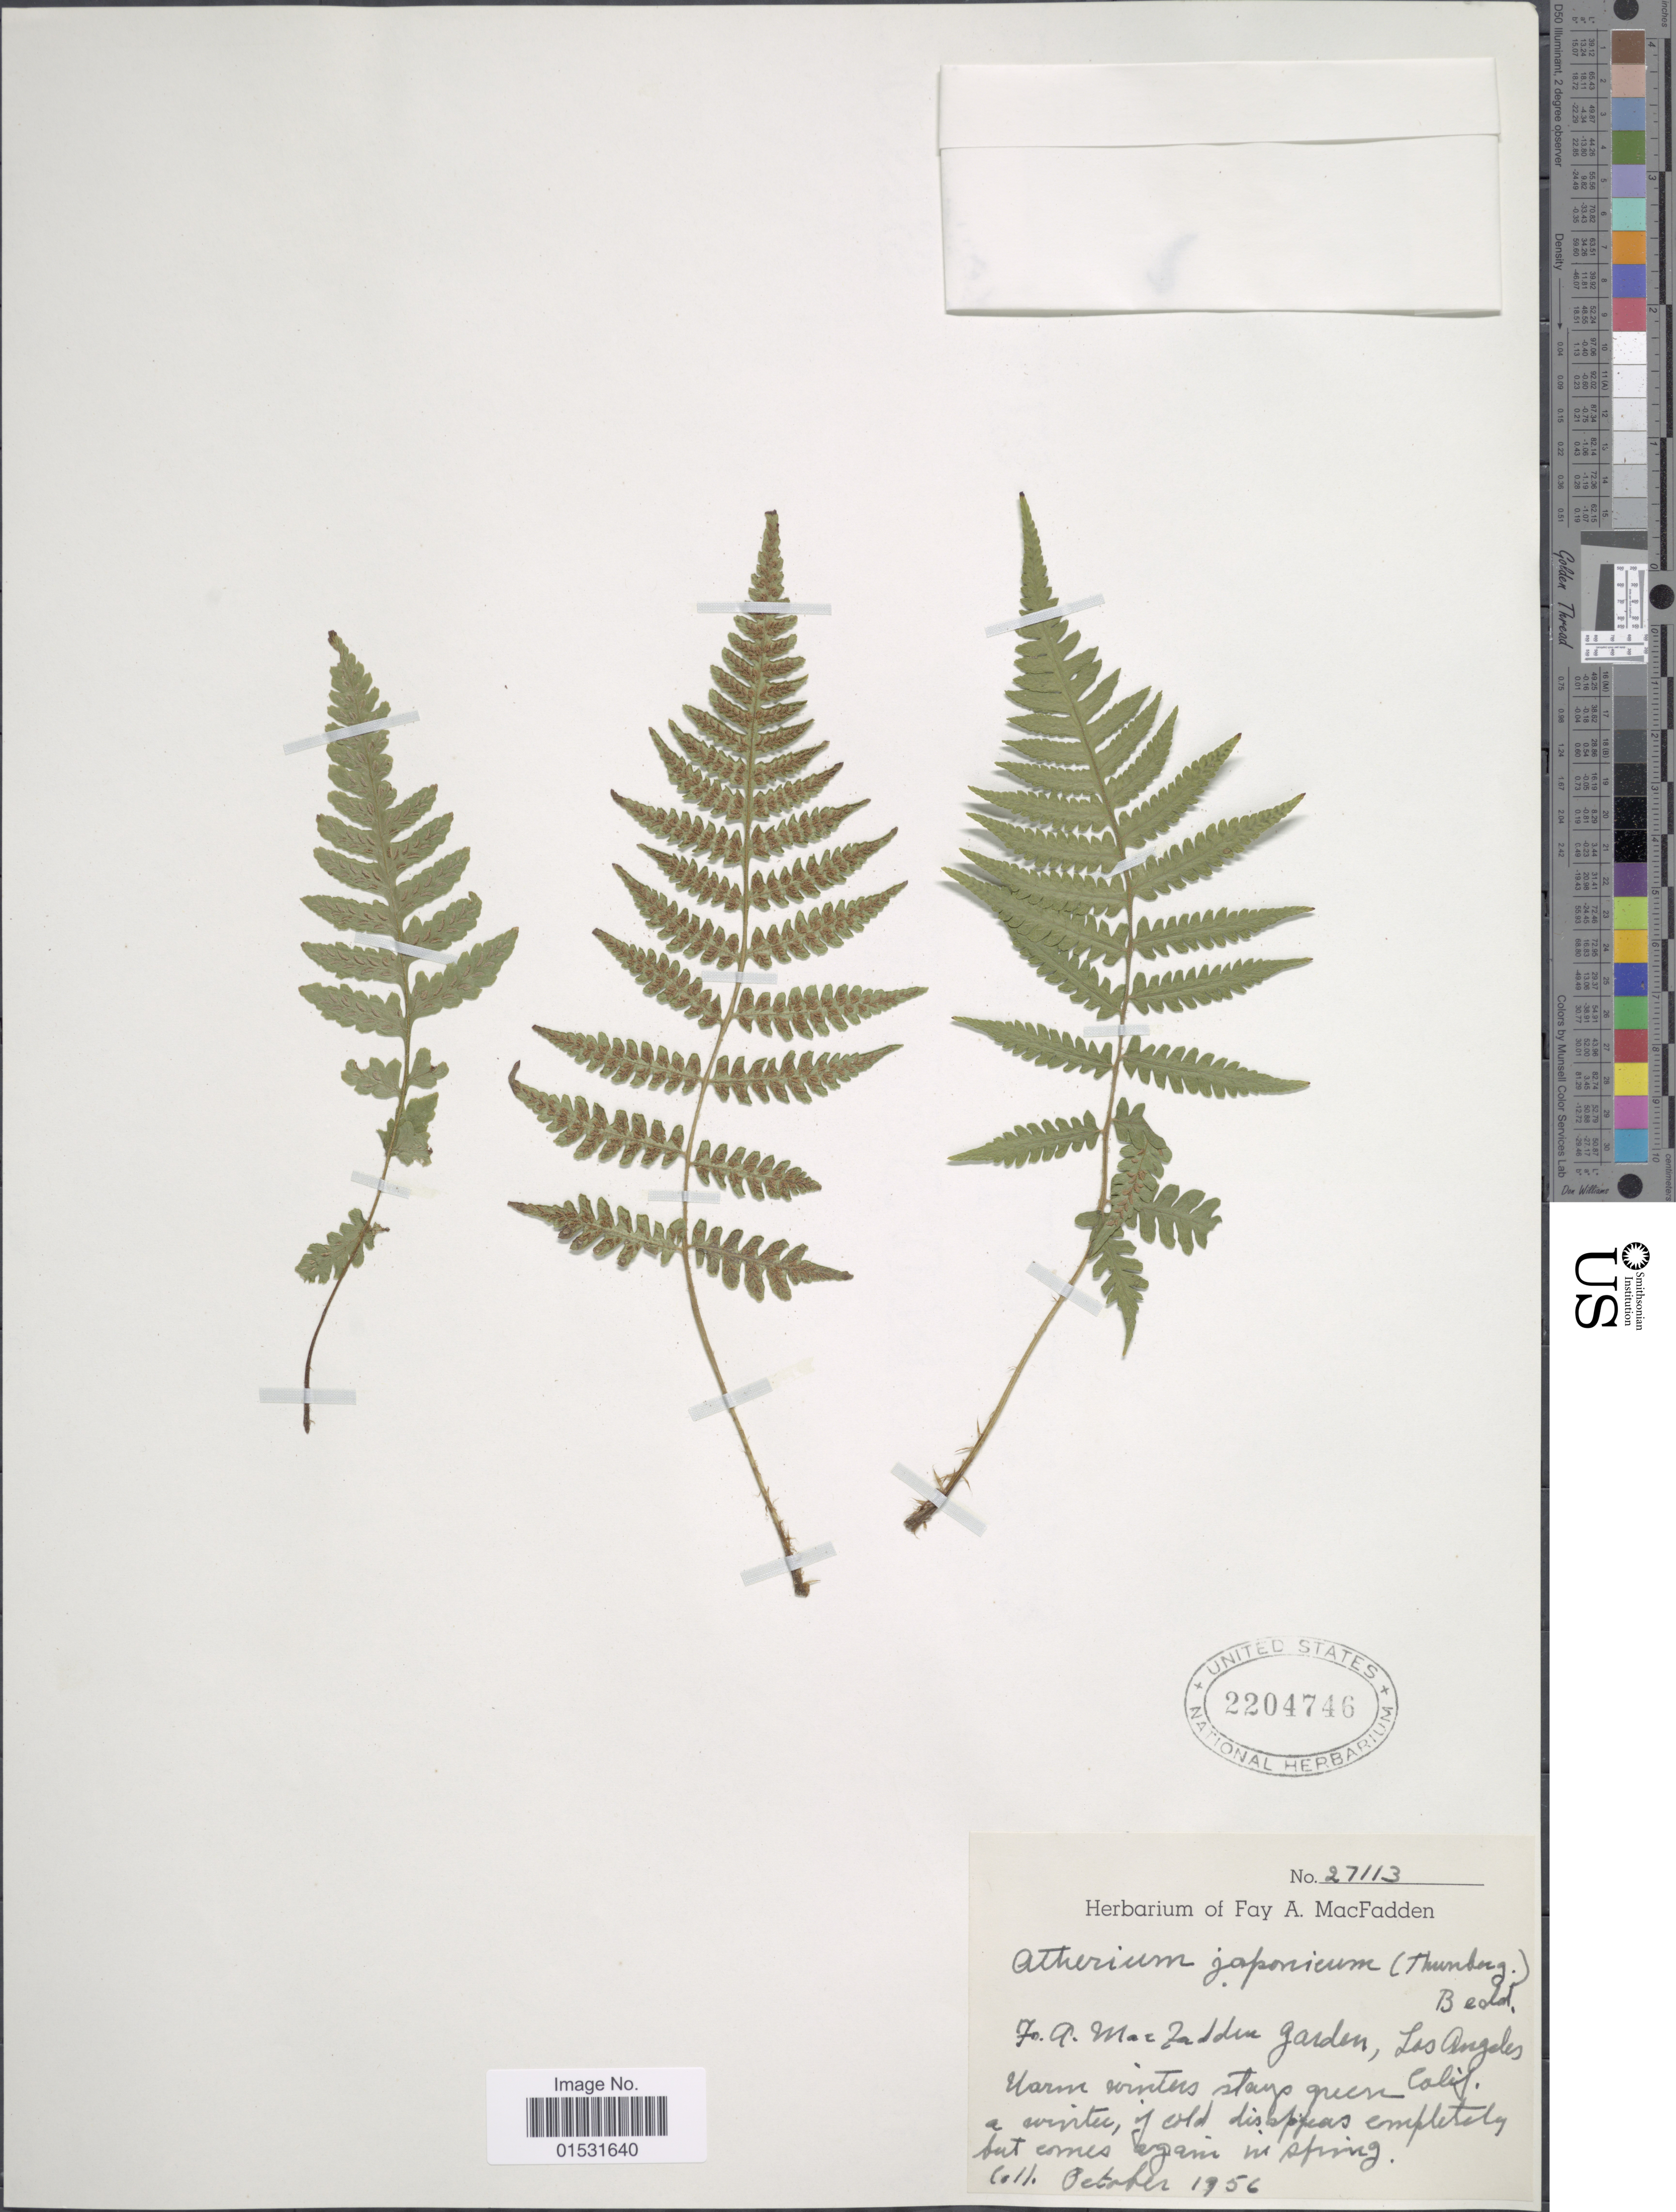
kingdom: Plantae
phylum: Tracheophyta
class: Polypodiopsida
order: Polypodiales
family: Athyriaceae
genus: Diplazium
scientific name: Diplazium japonicum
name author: (Thunb.) Copel.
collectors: F. MacFadden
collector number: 27113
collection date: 1956-10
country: United States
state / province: California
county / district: Los Angeles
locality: Fadden Garden, Los Angeles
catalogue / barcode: US 2204746